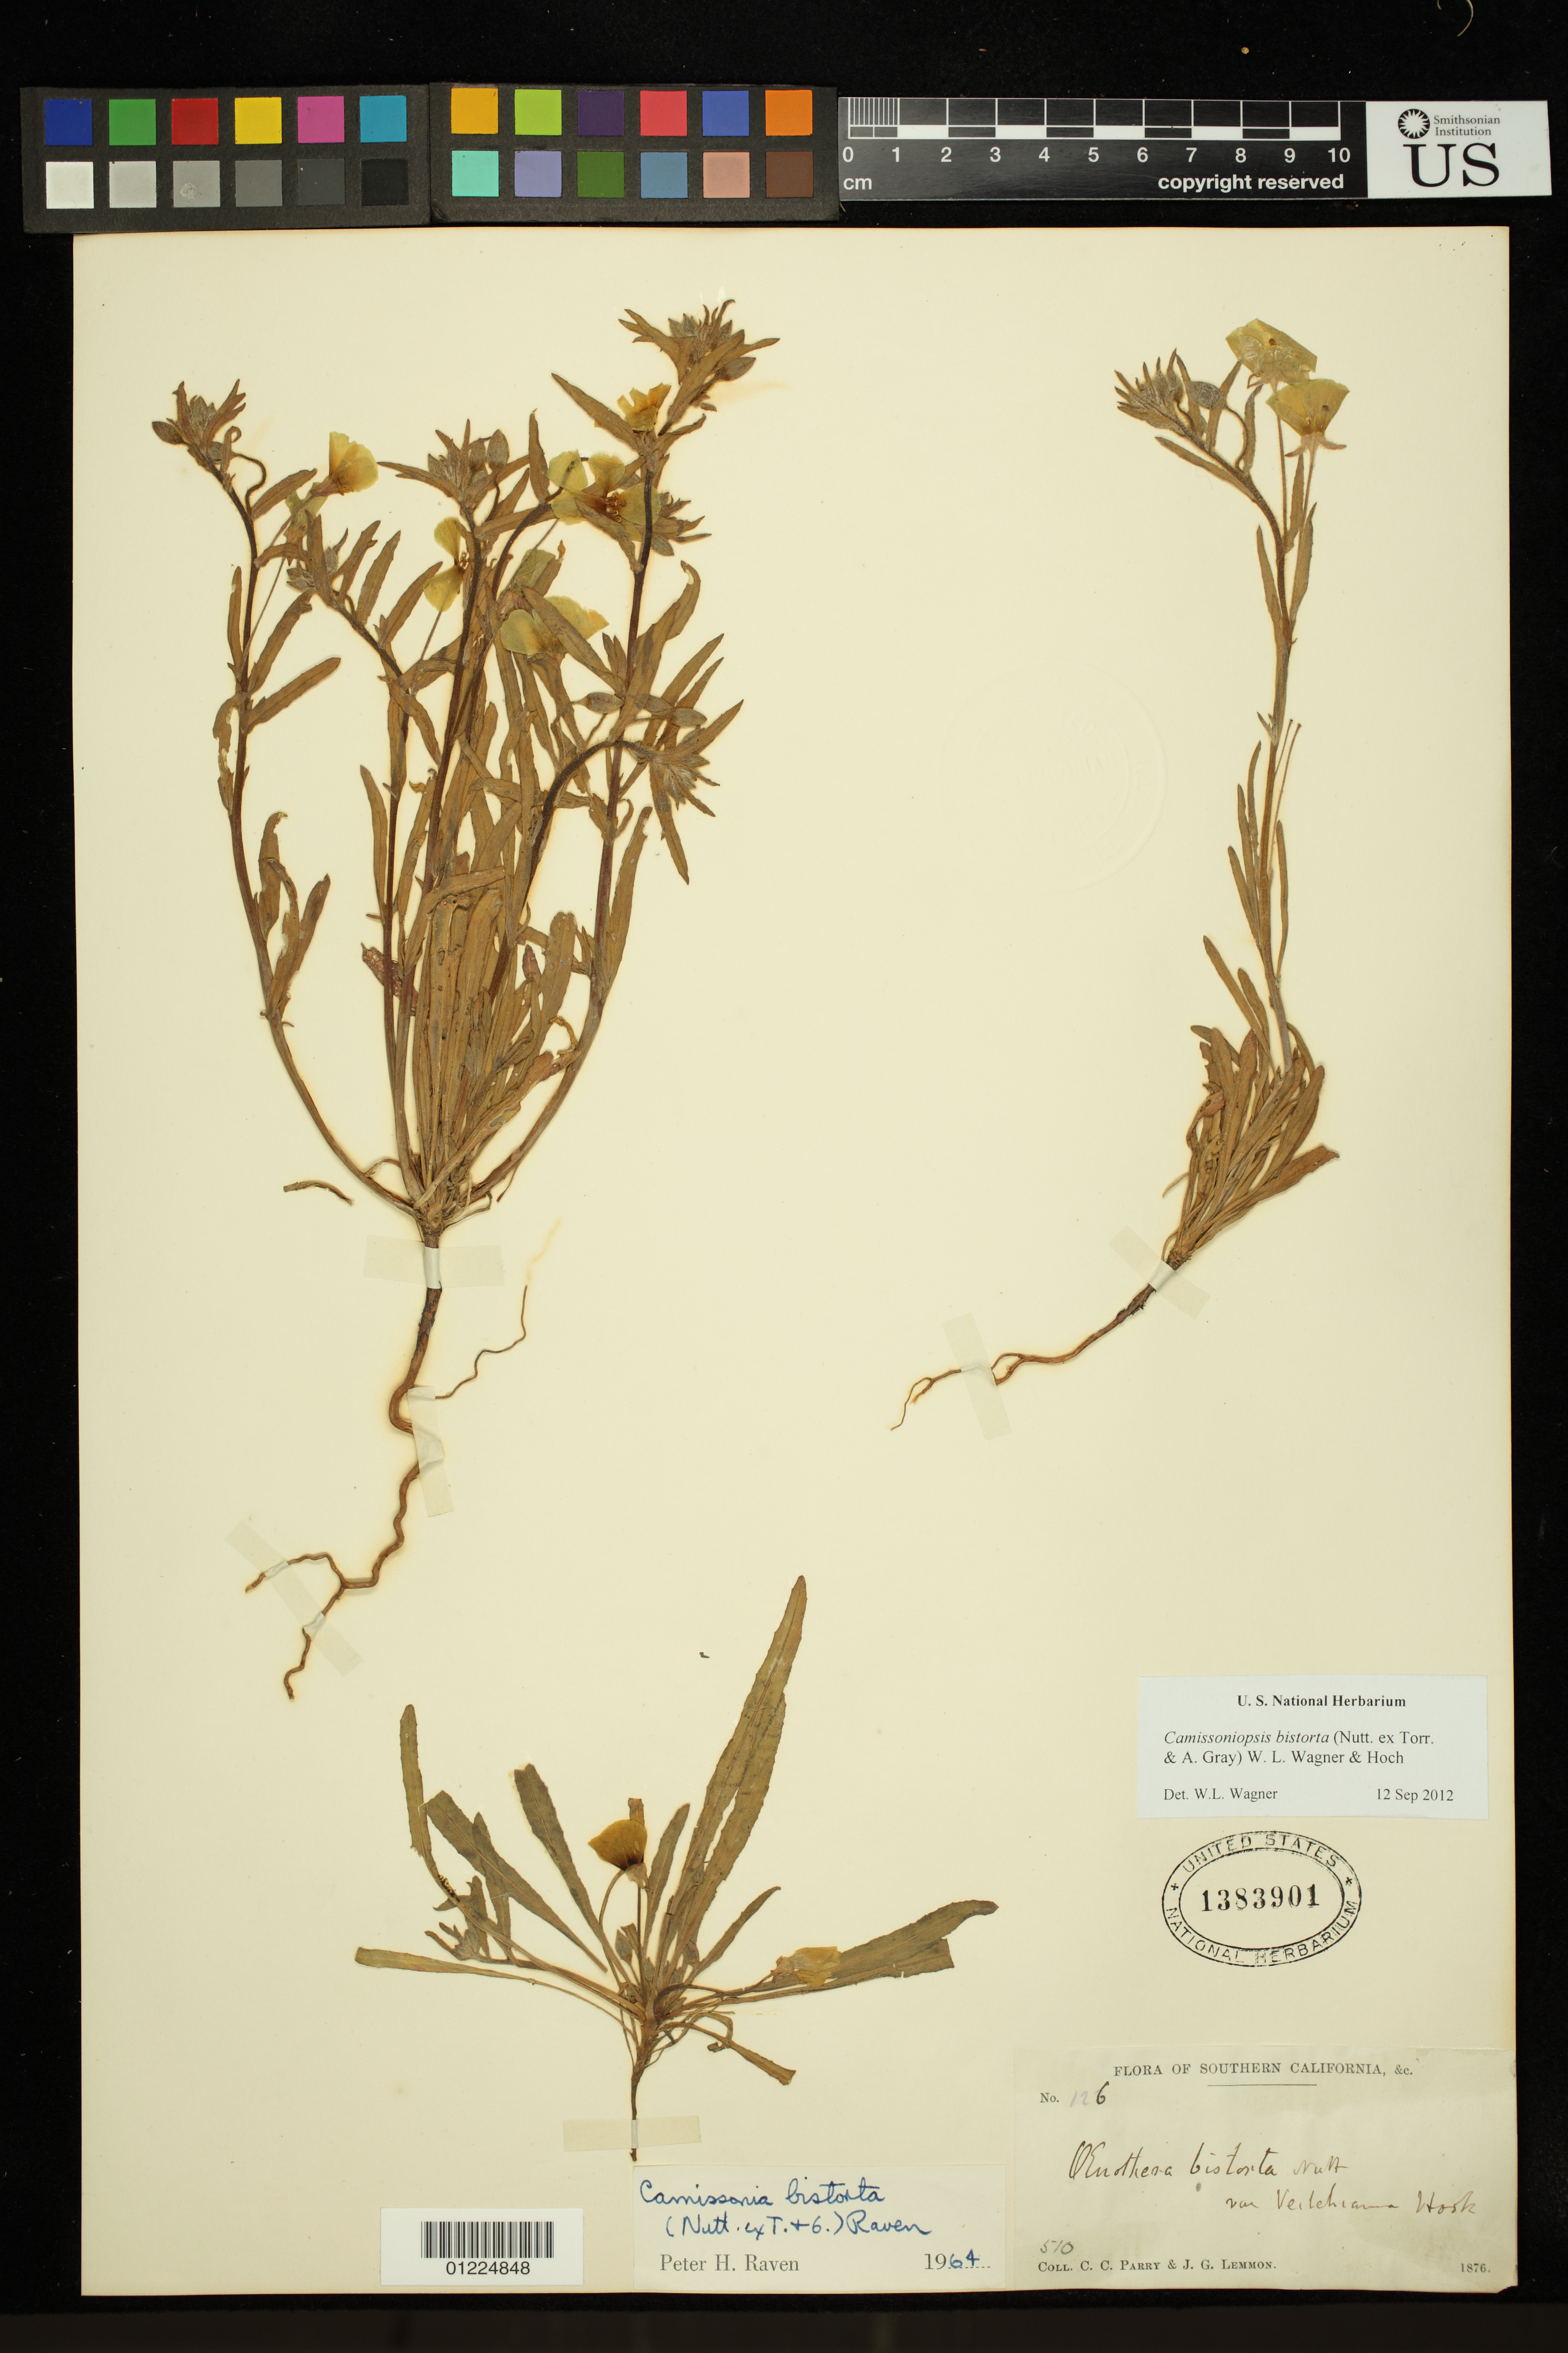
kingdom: Plantae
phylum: Tracheophyta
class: Magnoliopsida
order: Myrtales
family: Onagraceae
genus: Camissoniopsis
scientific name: Camissoniopsis bistorta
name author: (Nutt. ex Torr. & A. Gray) W.L. Wagner & Hoch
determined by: Wagner, W. L., (BOT), Smithsonian Institution - National Museum of Natural History (UNITED STATES)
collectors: C. C. Parry & J. G. Lemmon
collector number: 126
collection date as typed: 1876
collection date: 1876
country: United States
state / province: California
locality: Southern California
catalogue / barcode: US 1383901